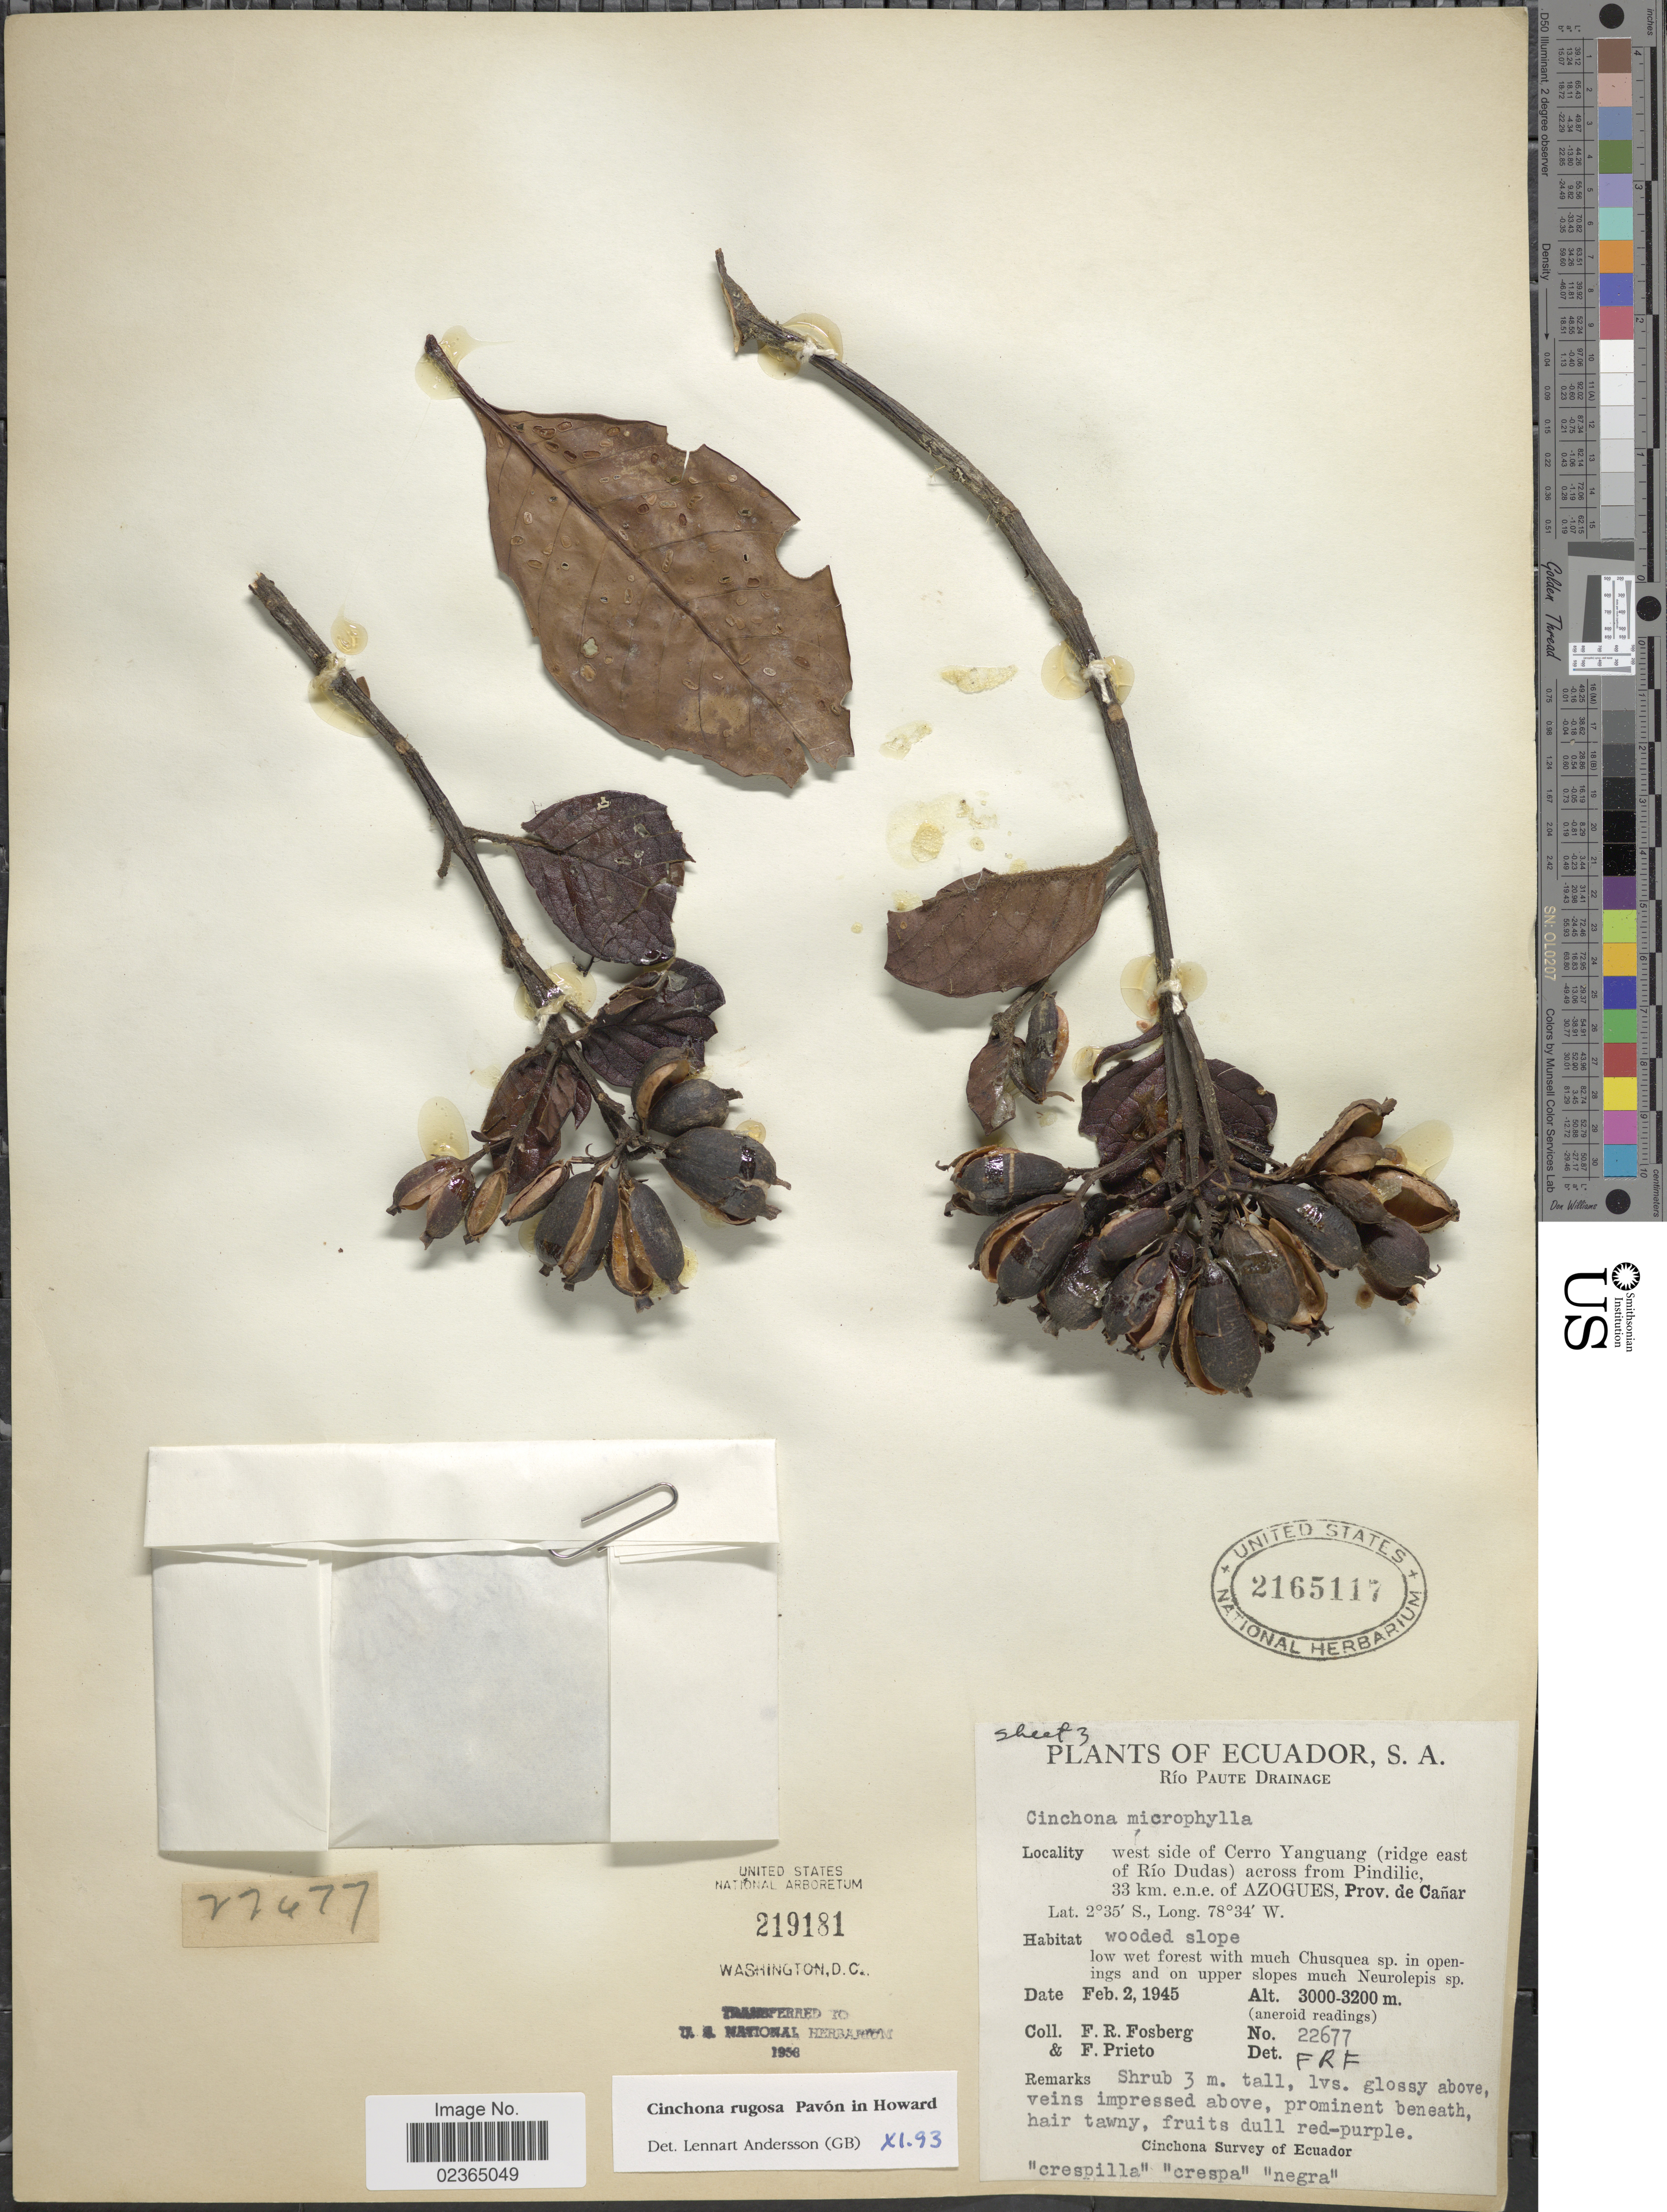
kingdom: Plantae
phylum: Tracheophyta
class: Magnoliopsida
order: Gentianales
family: Rubiaceae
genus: Cinchona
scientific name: Cinchona rugosa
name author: Pav.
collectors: F. R. Fosberg & F. Prieto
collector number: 22677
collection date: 1945-02-02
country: Ecuador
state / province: Cañar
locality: Río Paute Drainage, west side of Cerro Yanguang (ridge east of Río Dudas) across from Pindilic, 33 km. e.n.e. of Azogues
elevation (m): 3000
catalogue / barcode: US 2165117